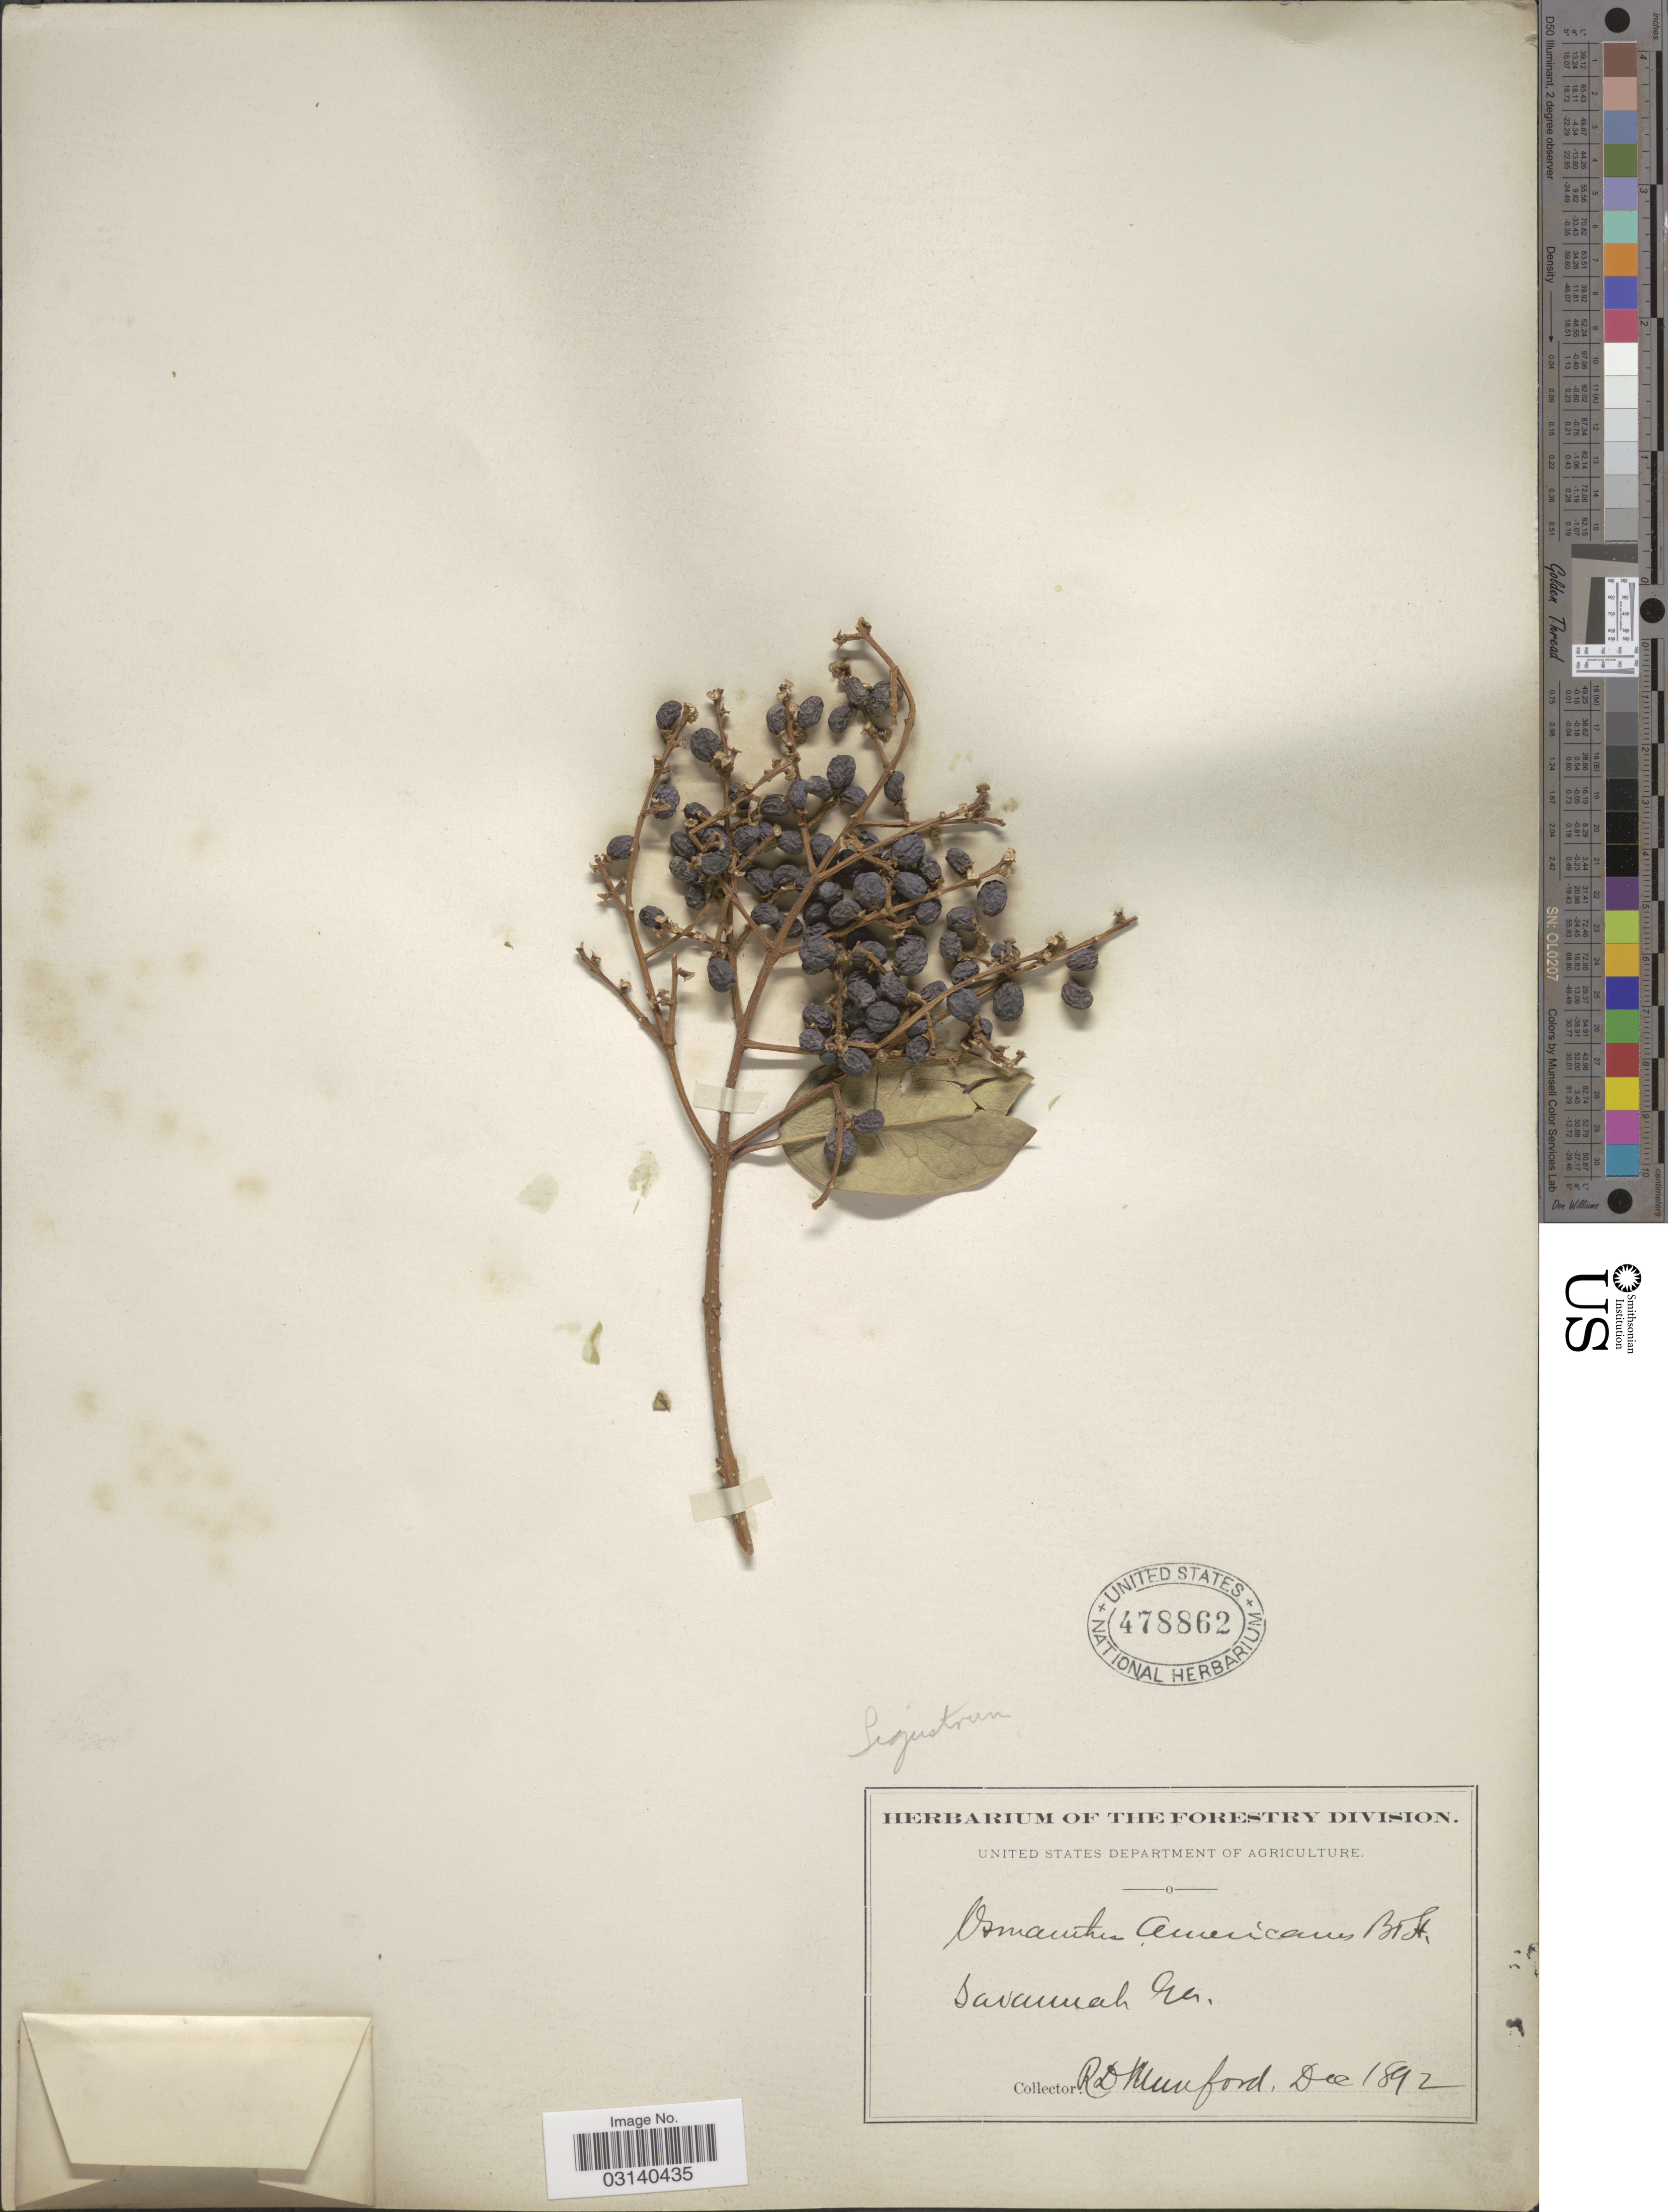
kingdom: Plantae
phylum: Tracheophyta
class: Magnoliopsida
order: Lamiales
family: Oleaceae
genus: Osmanthus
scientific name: Osmanthus americanus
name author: (L.) A. Gray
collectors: R. Munford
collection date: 1892-12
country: United States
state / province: Georgia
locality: Savannah, Ga.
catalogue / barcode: US 478862